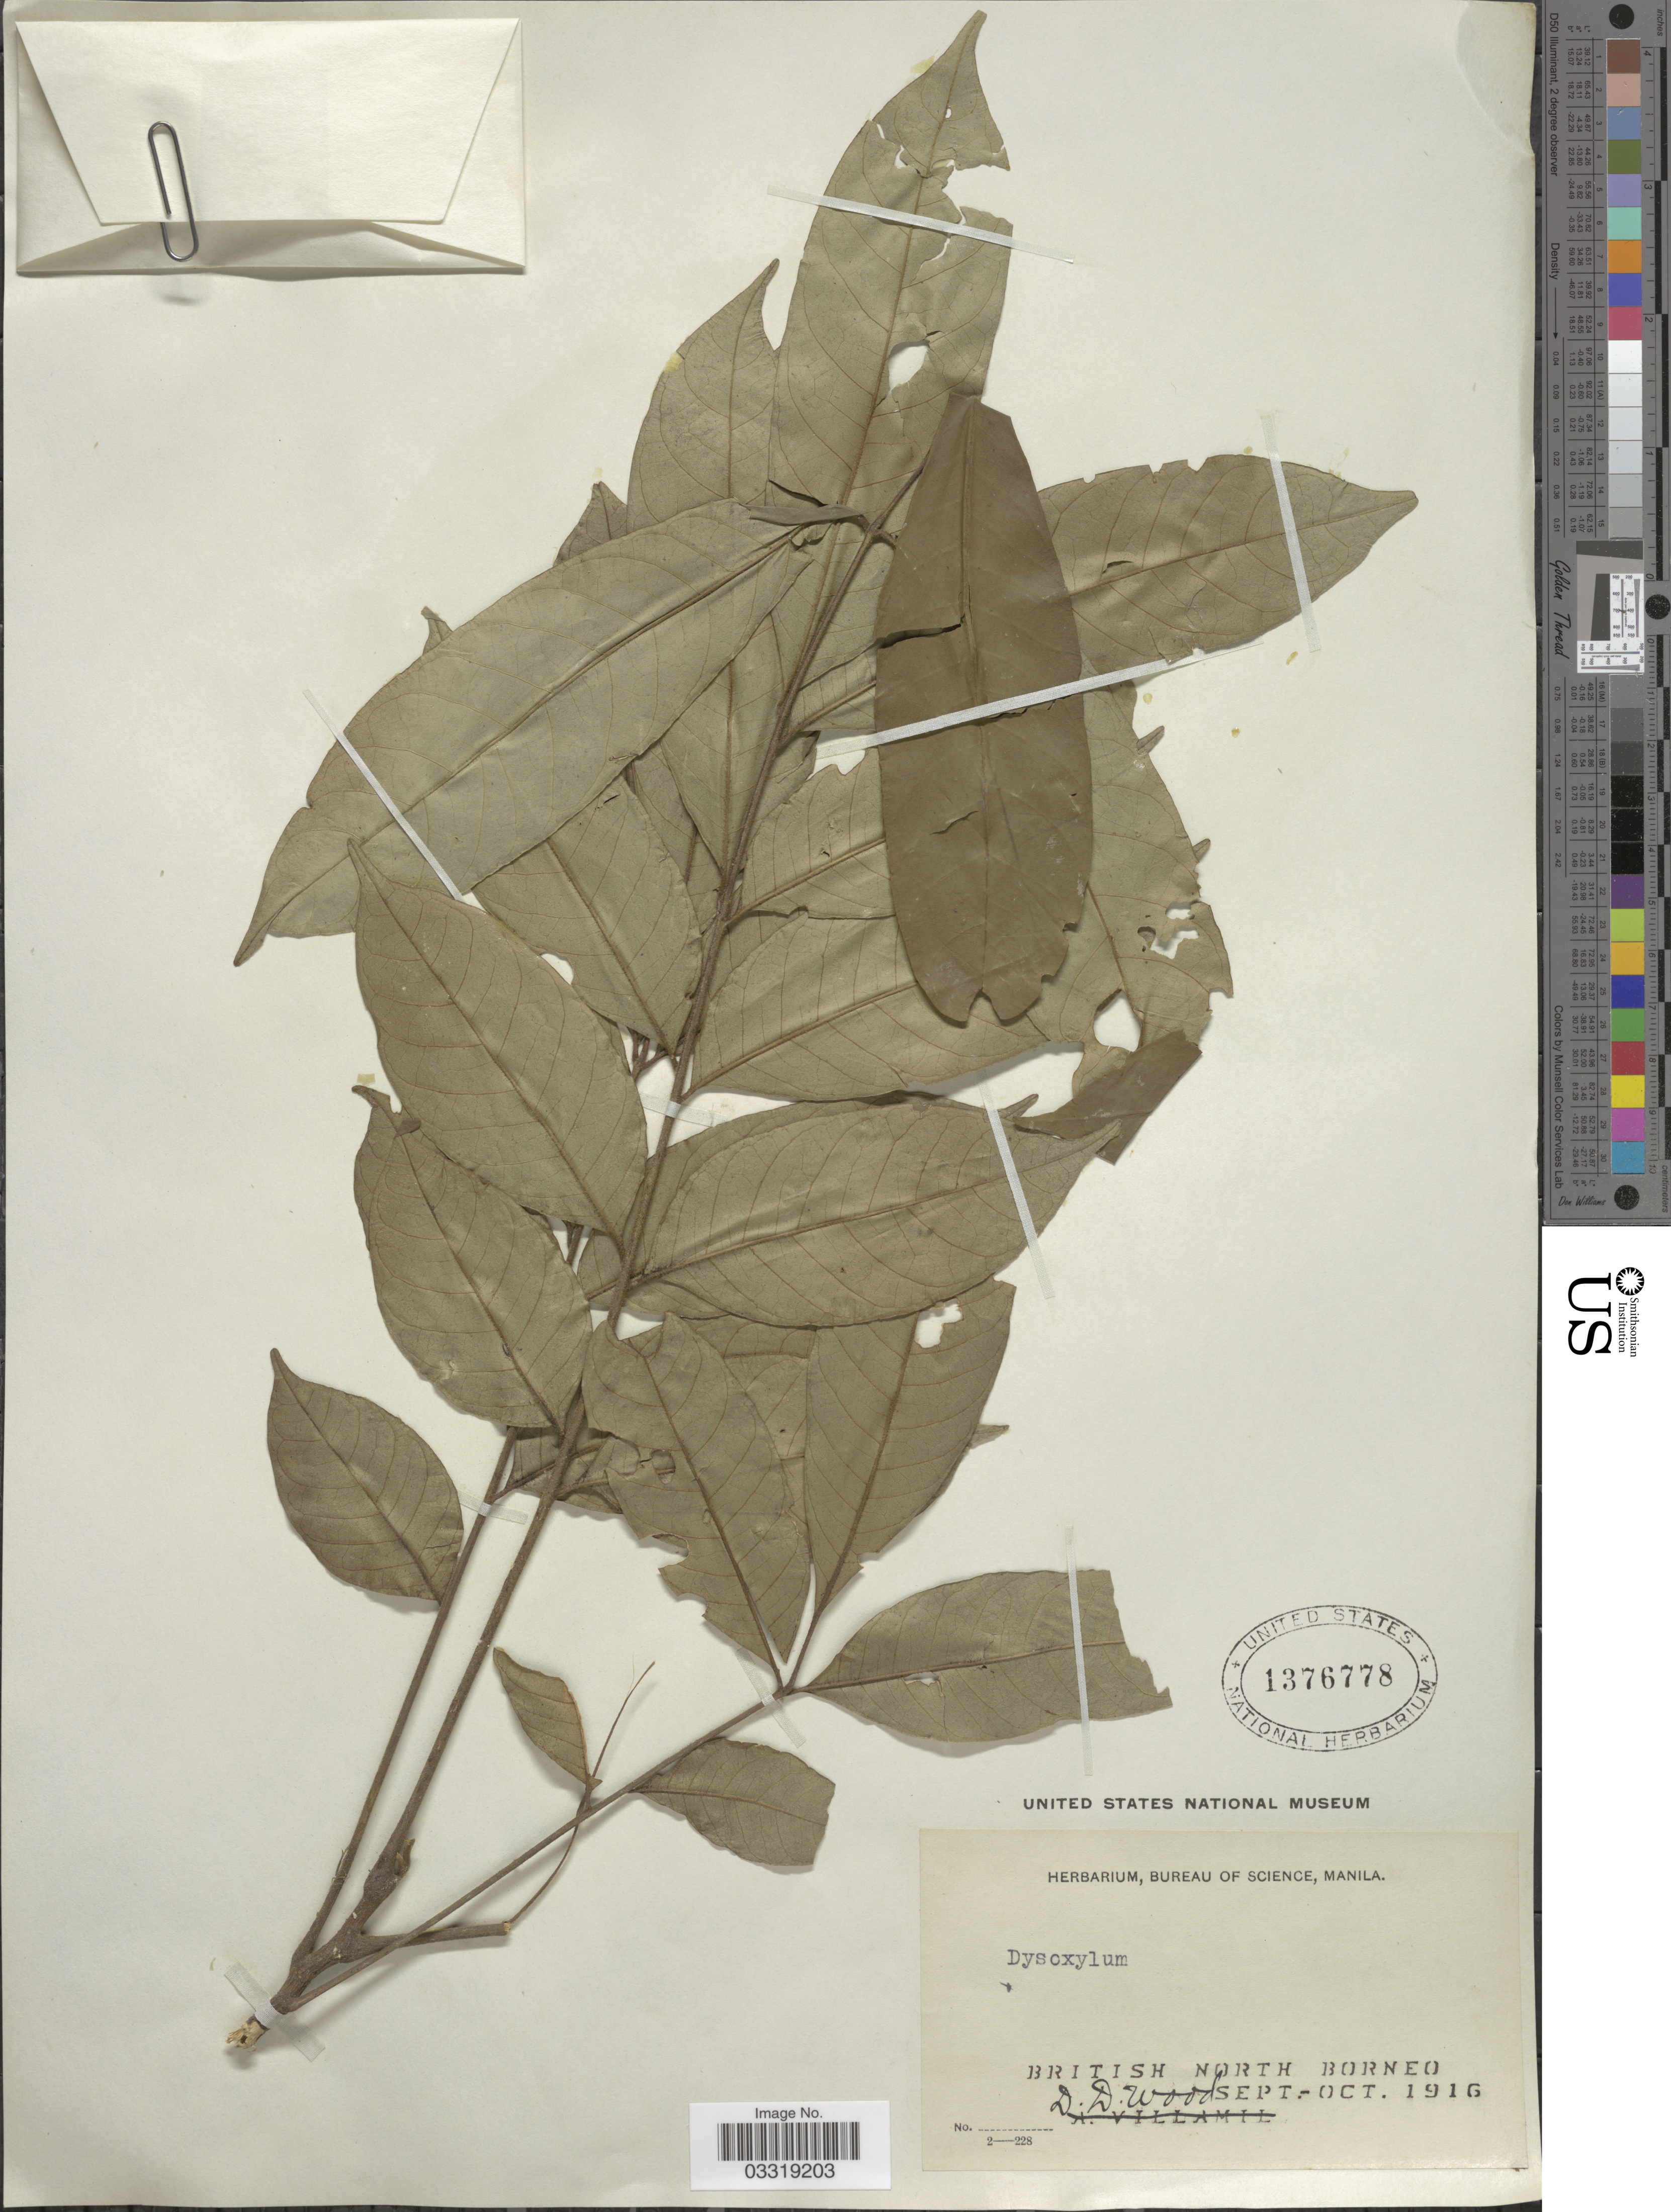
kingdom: Plantae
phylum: Tracheophyta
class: Magnoliopsida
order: Sapindales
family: Meliaceae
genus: Dysoxylum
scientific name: Dysoxylum sp.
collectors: D. Wood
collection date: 1916-09/1916-10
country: Malaysia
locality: British North Borneo.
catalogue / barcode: US 1376778